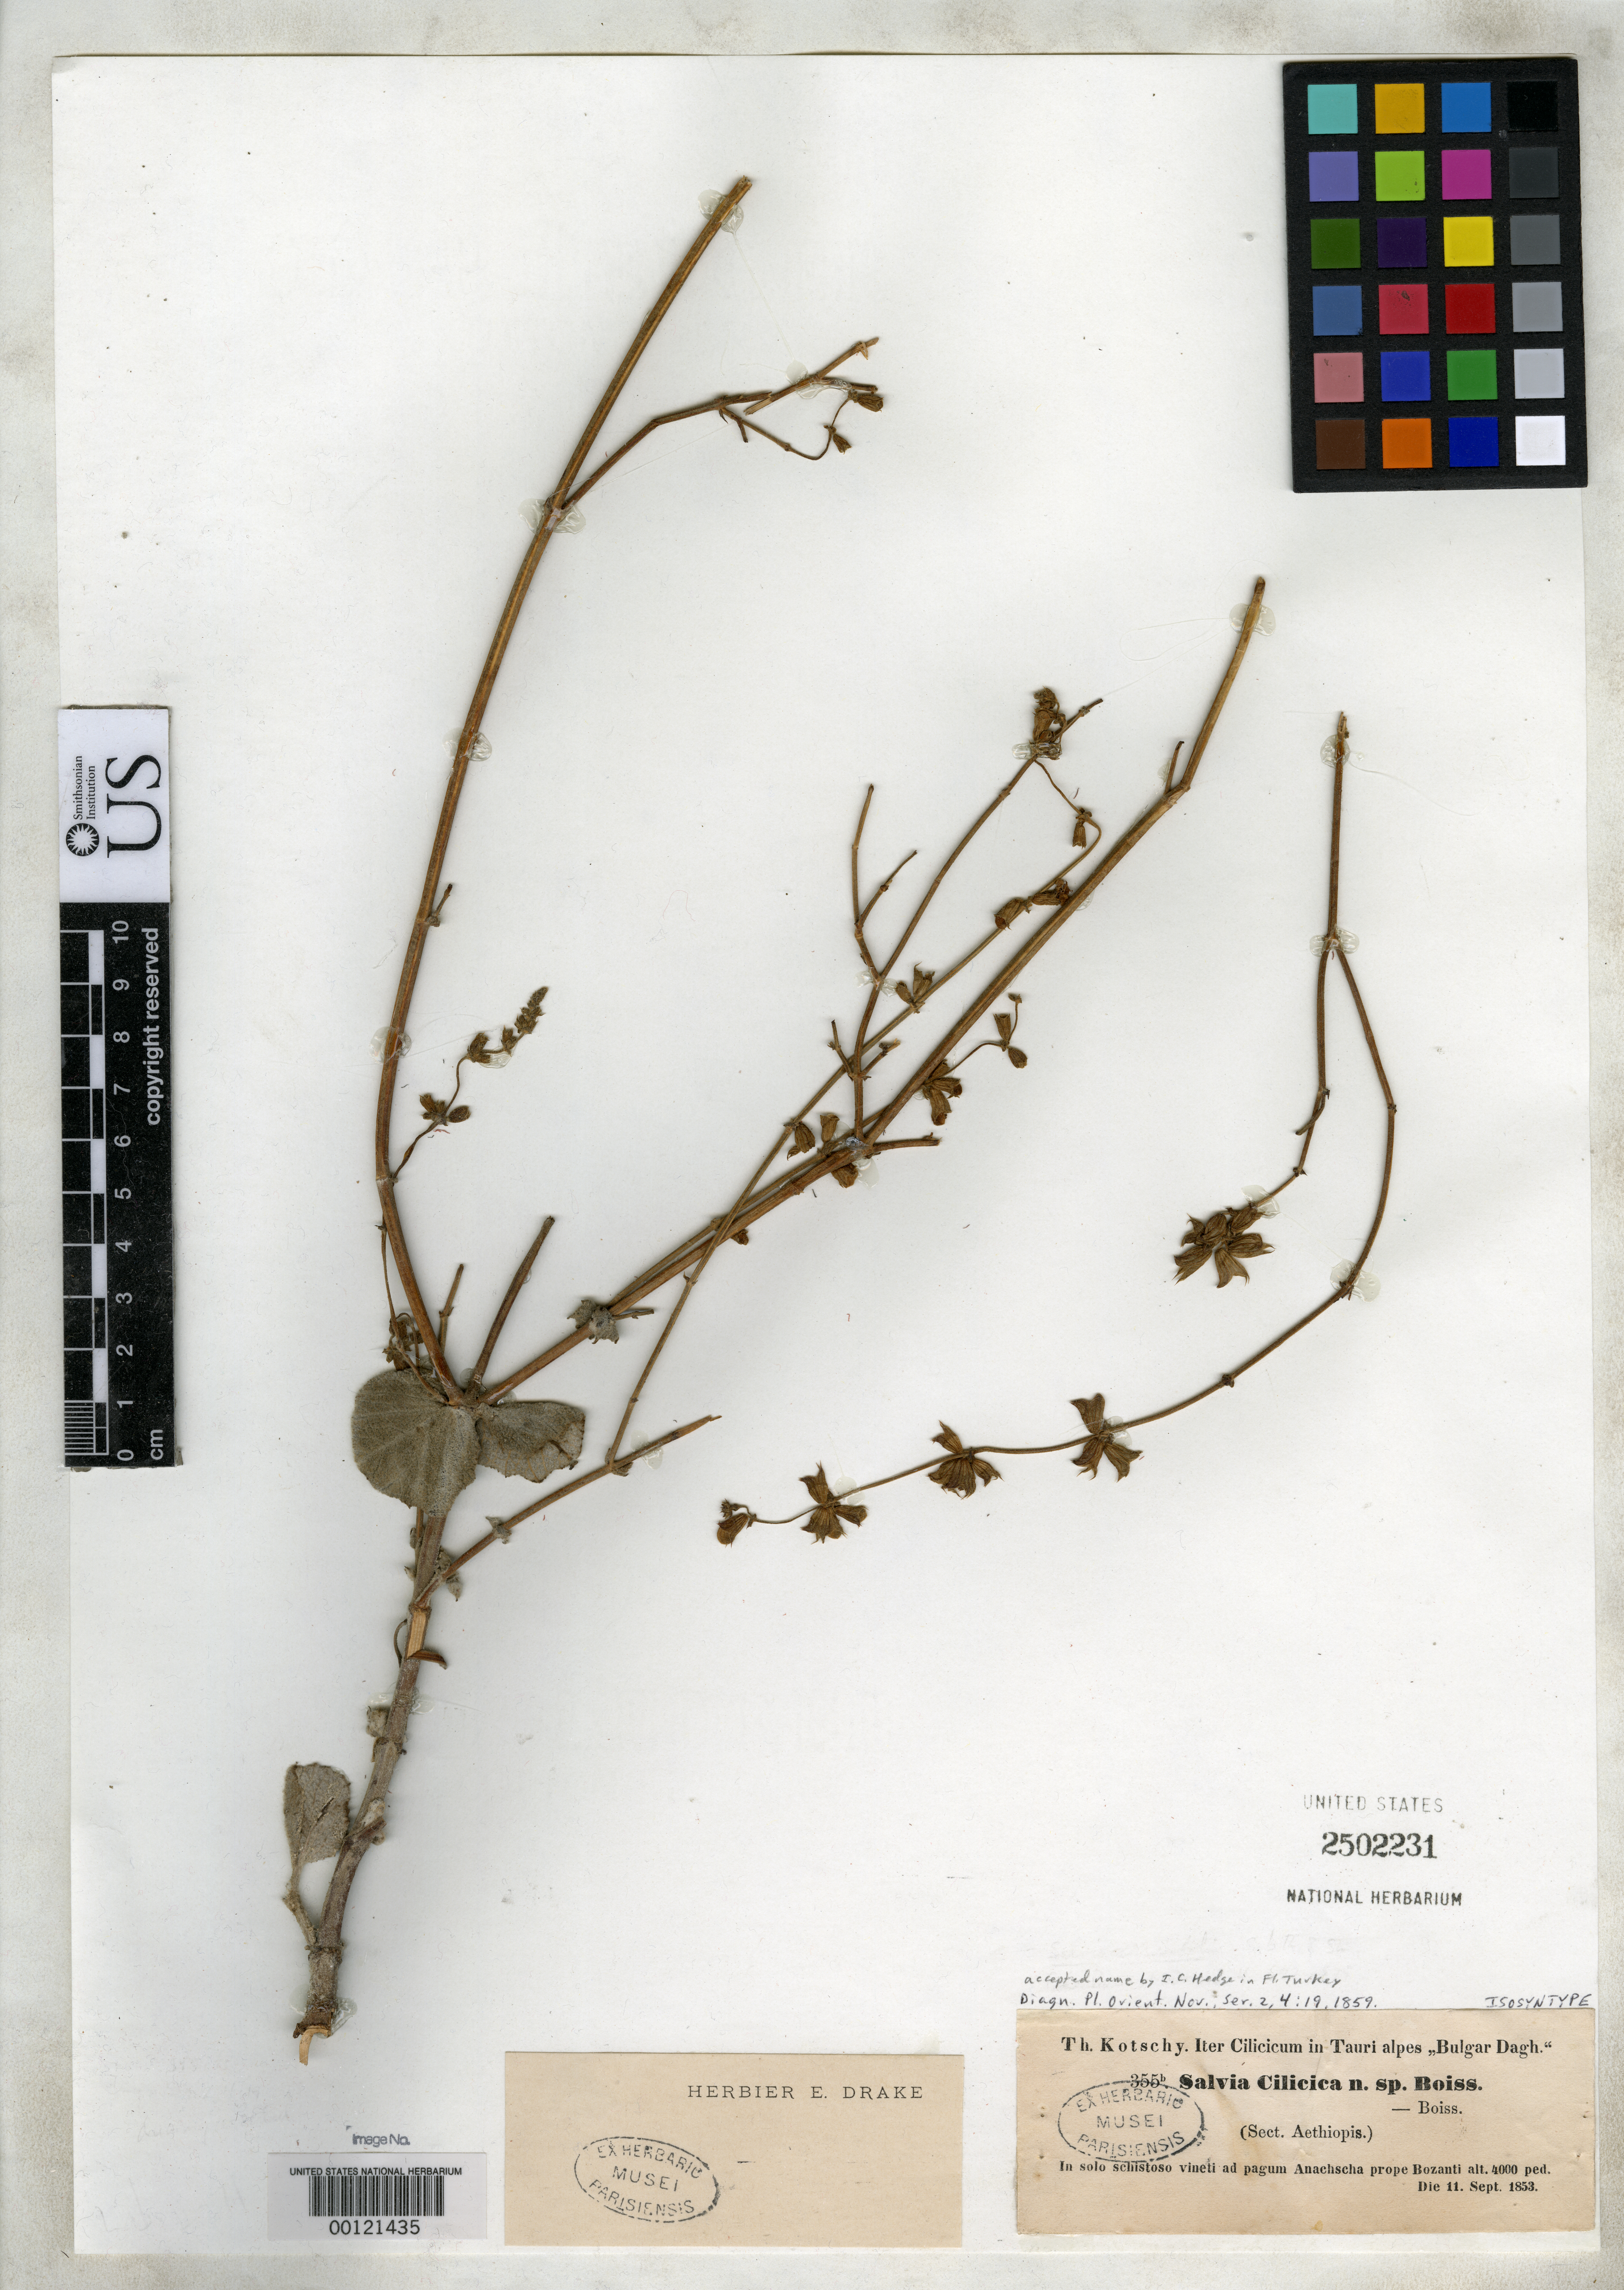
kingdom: Plantae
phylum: Tracheophyta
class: Magnoliopsida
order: Lamiales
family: Lamiaceae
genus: Salvia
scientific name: Salvia cilicica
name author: Boiss.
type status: Isosyntype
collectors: K. G. Kotschy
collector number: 355b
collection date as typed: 11 Sep 1853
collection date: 1853-09-11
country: Turkey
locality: Iter Cilicicum in Tauri Alpes "bulgar dagh", in Soloschistoso vineti ad Pagum Anachscha prope Bozanti.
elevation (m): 1219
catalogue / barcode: US 2502231